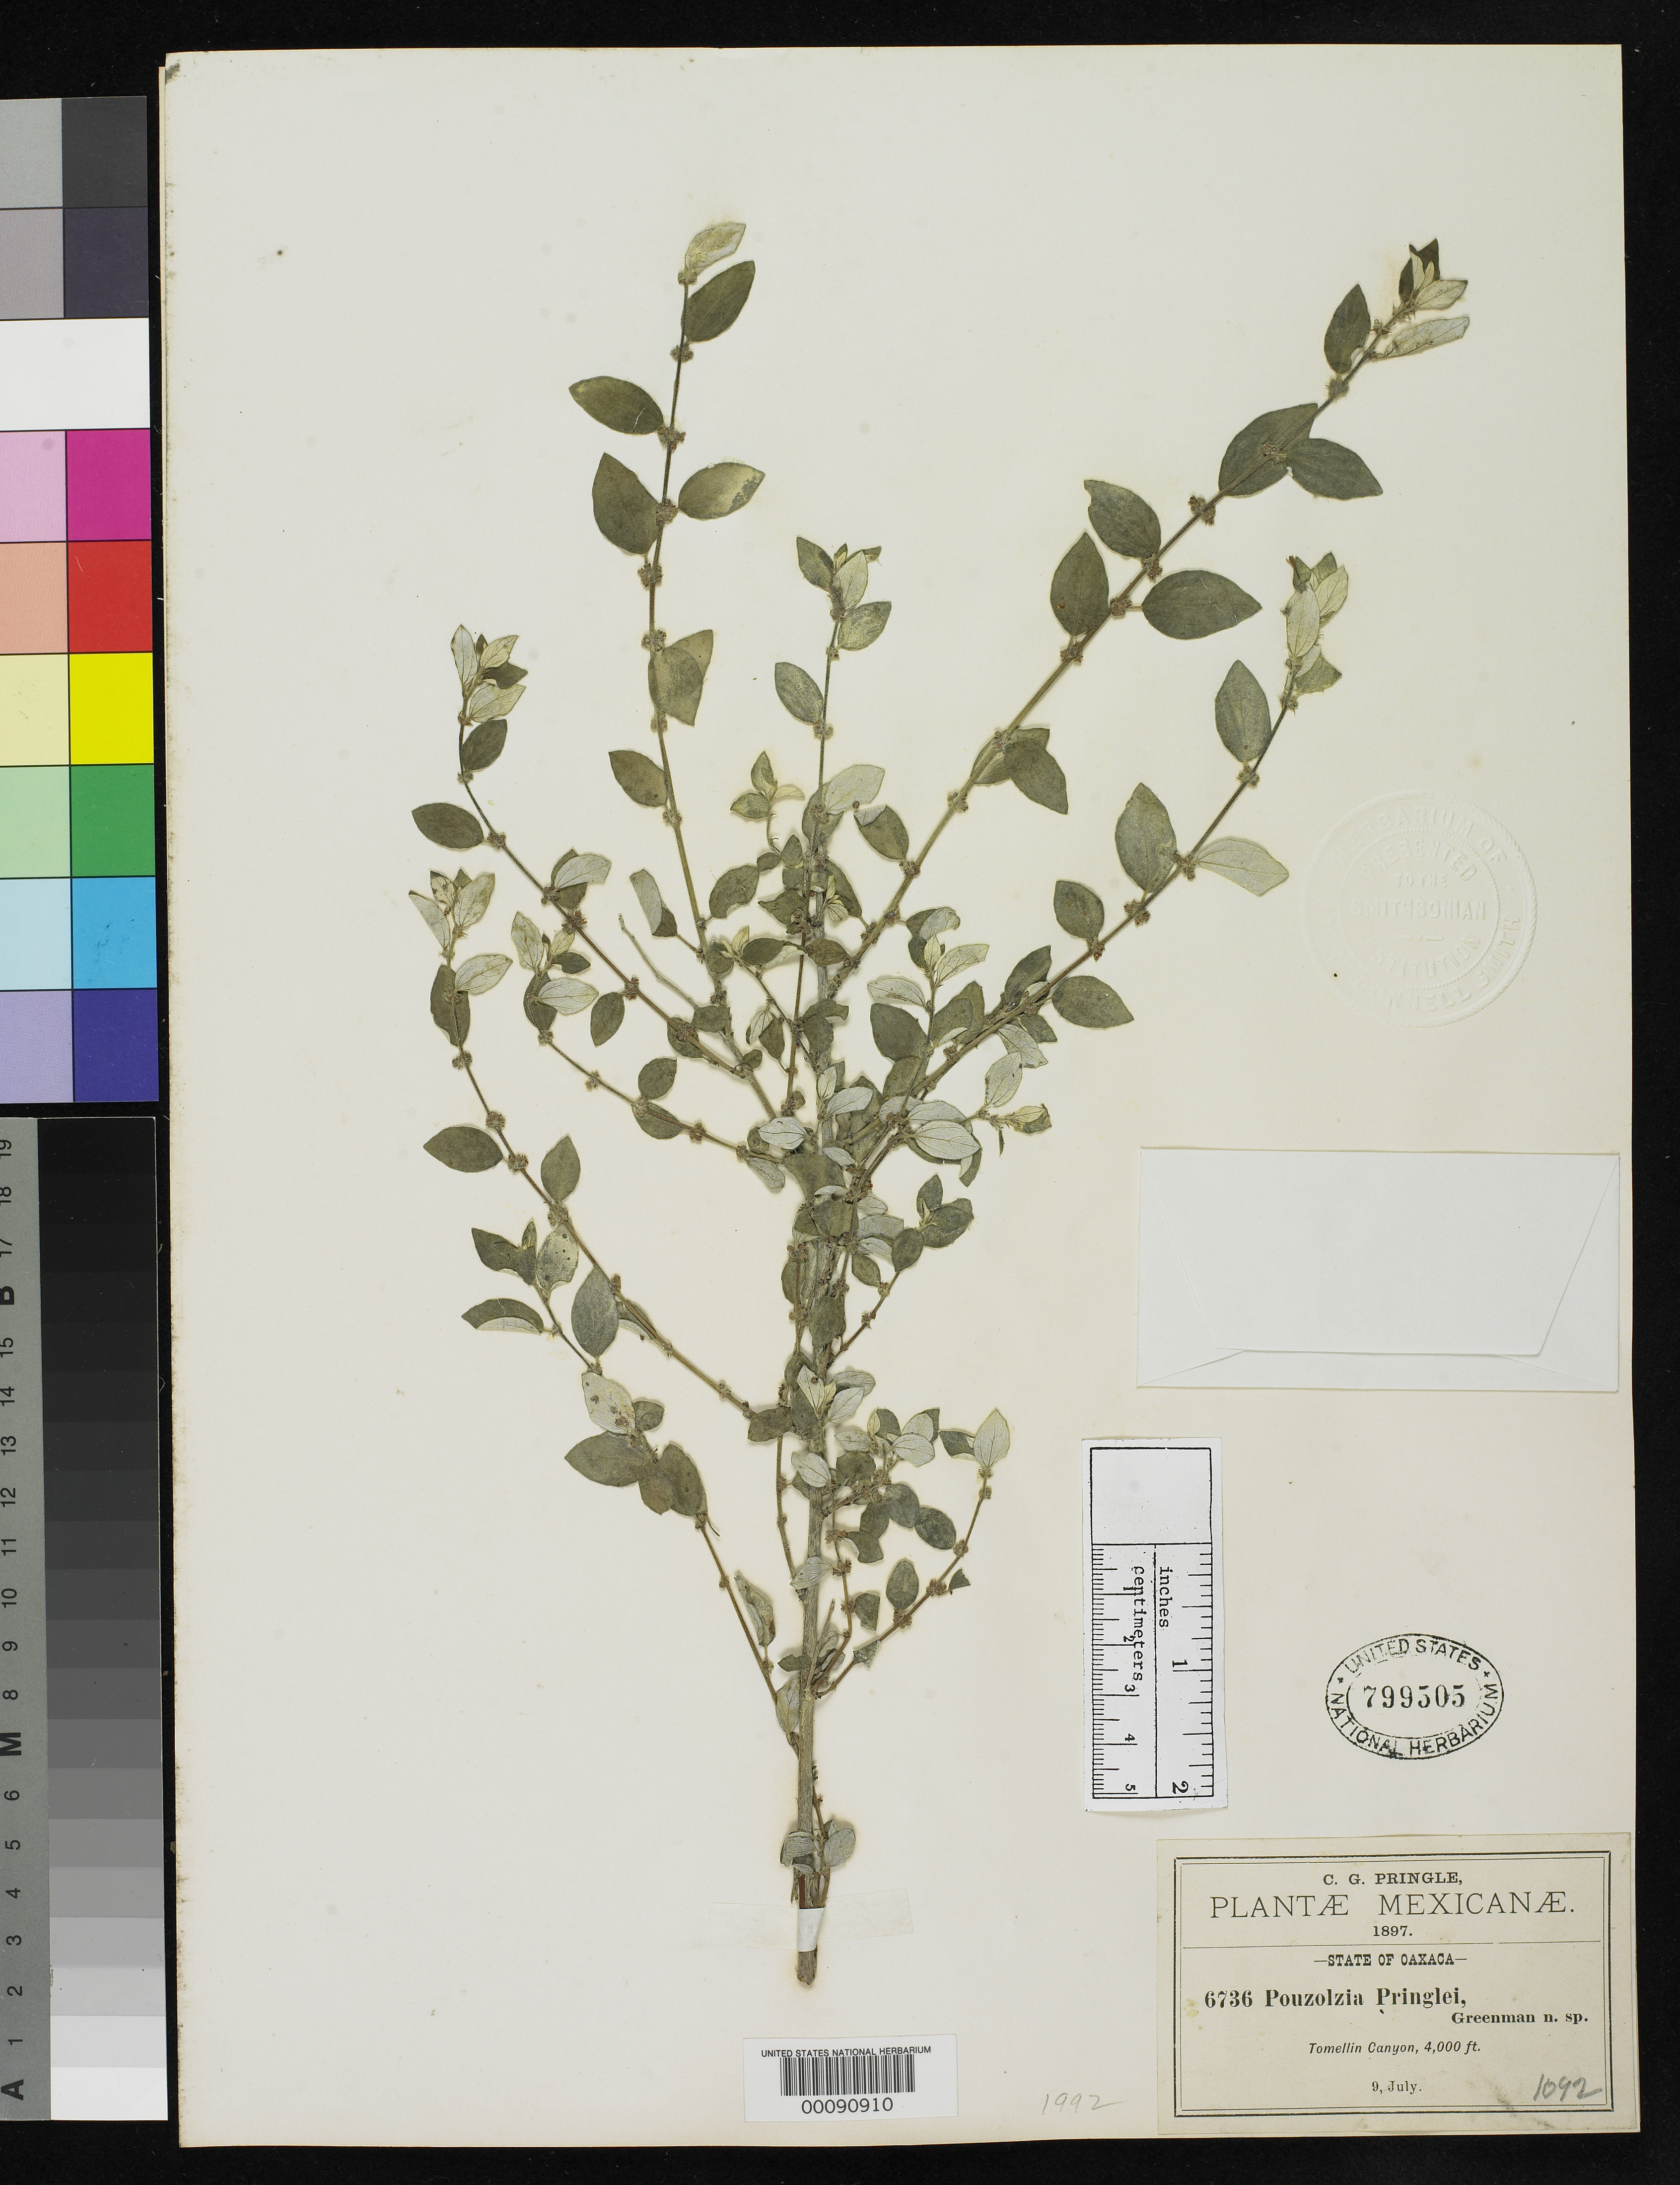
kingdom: Plantae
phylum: Tracheophyta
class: Magnoliopsida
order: Rosales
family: Urticaceae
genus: Pouzolzia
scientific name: Pouzolzia pringlei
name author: Greenm.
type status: Isotype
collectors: C. G. Pringle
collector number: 6736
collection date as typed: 09 Jul 1897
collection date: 1897-07-09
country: Mexico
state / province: Oaxaca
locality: Tomellin Canyon.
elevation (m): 1230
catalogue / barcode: US 799505